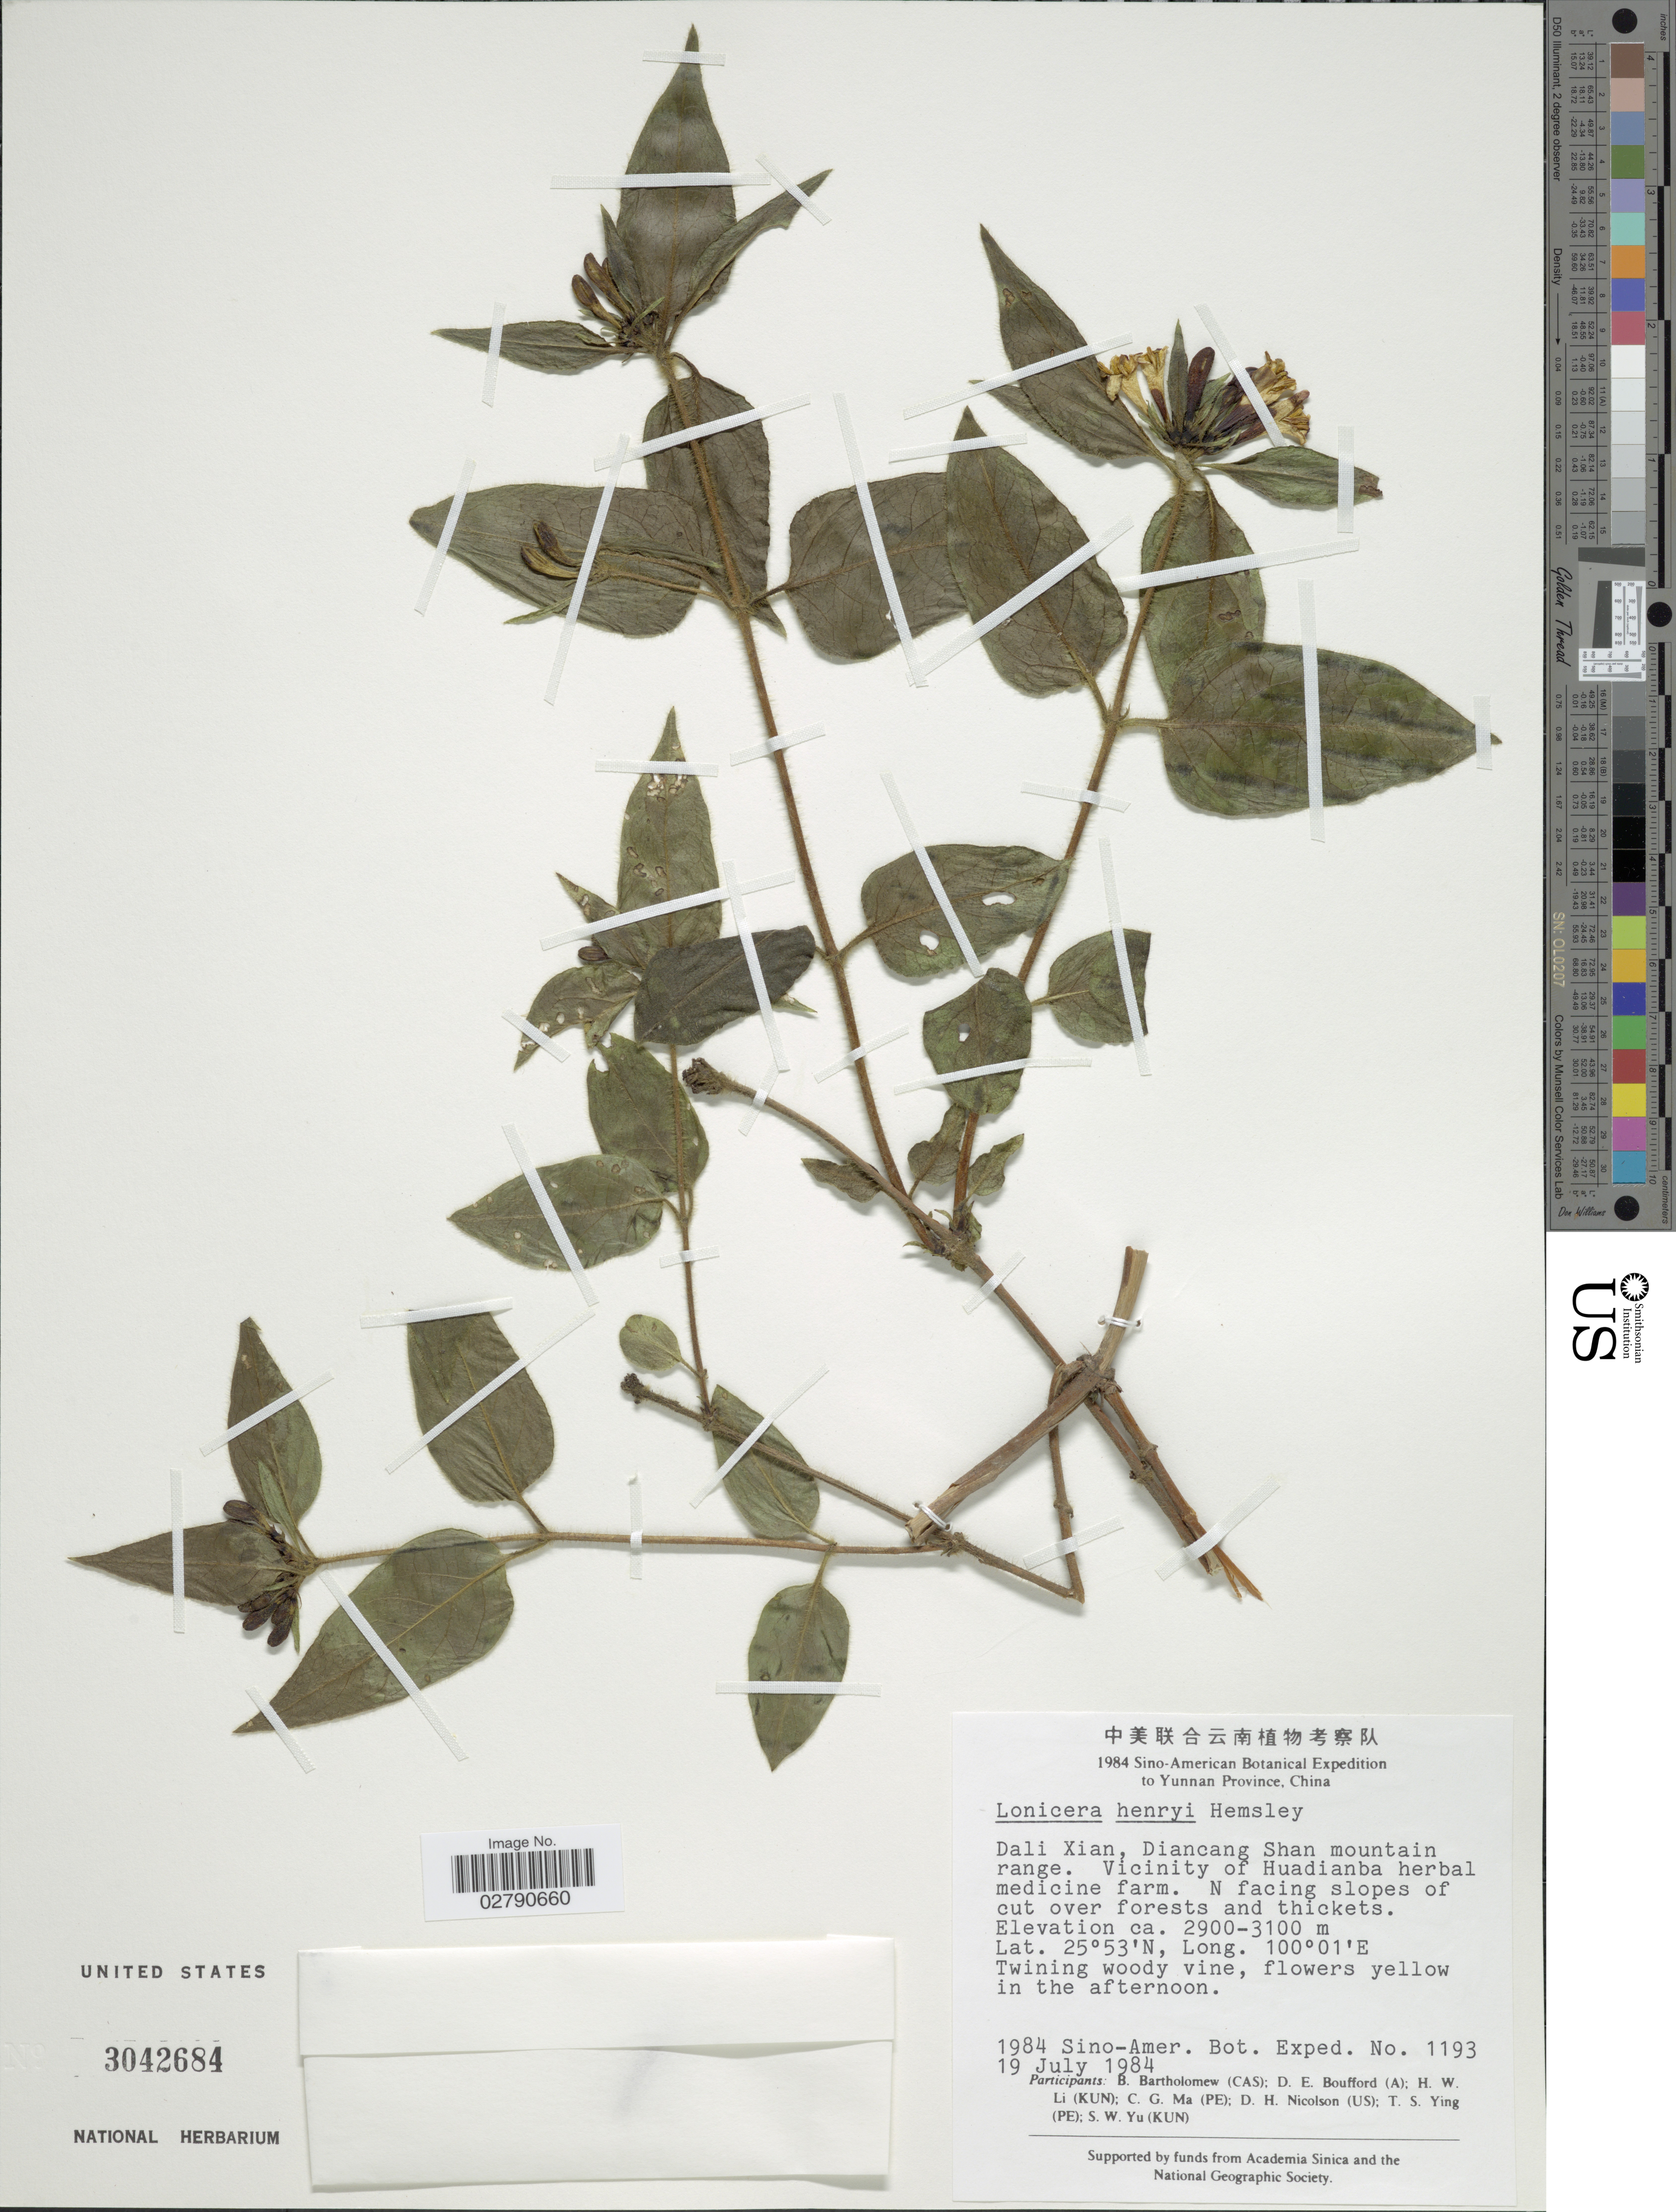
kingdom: Plantae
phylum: Tracheophyta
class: Magnoliopsida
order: Dipsacales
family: Caprifoliaceae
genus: Lonicera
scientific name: Lonicera henryi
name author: Hemsl.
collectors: Sino-Amer. Bot. Exped. 1984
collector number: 1193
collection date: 1984-07-19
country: China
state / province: Yunnan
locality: Yunnan Province. Dali Xian, Diancang Shan mountain range. Vicinity of Huadianba herbal medicine farm.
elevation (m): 2900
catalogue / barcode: US 3042684